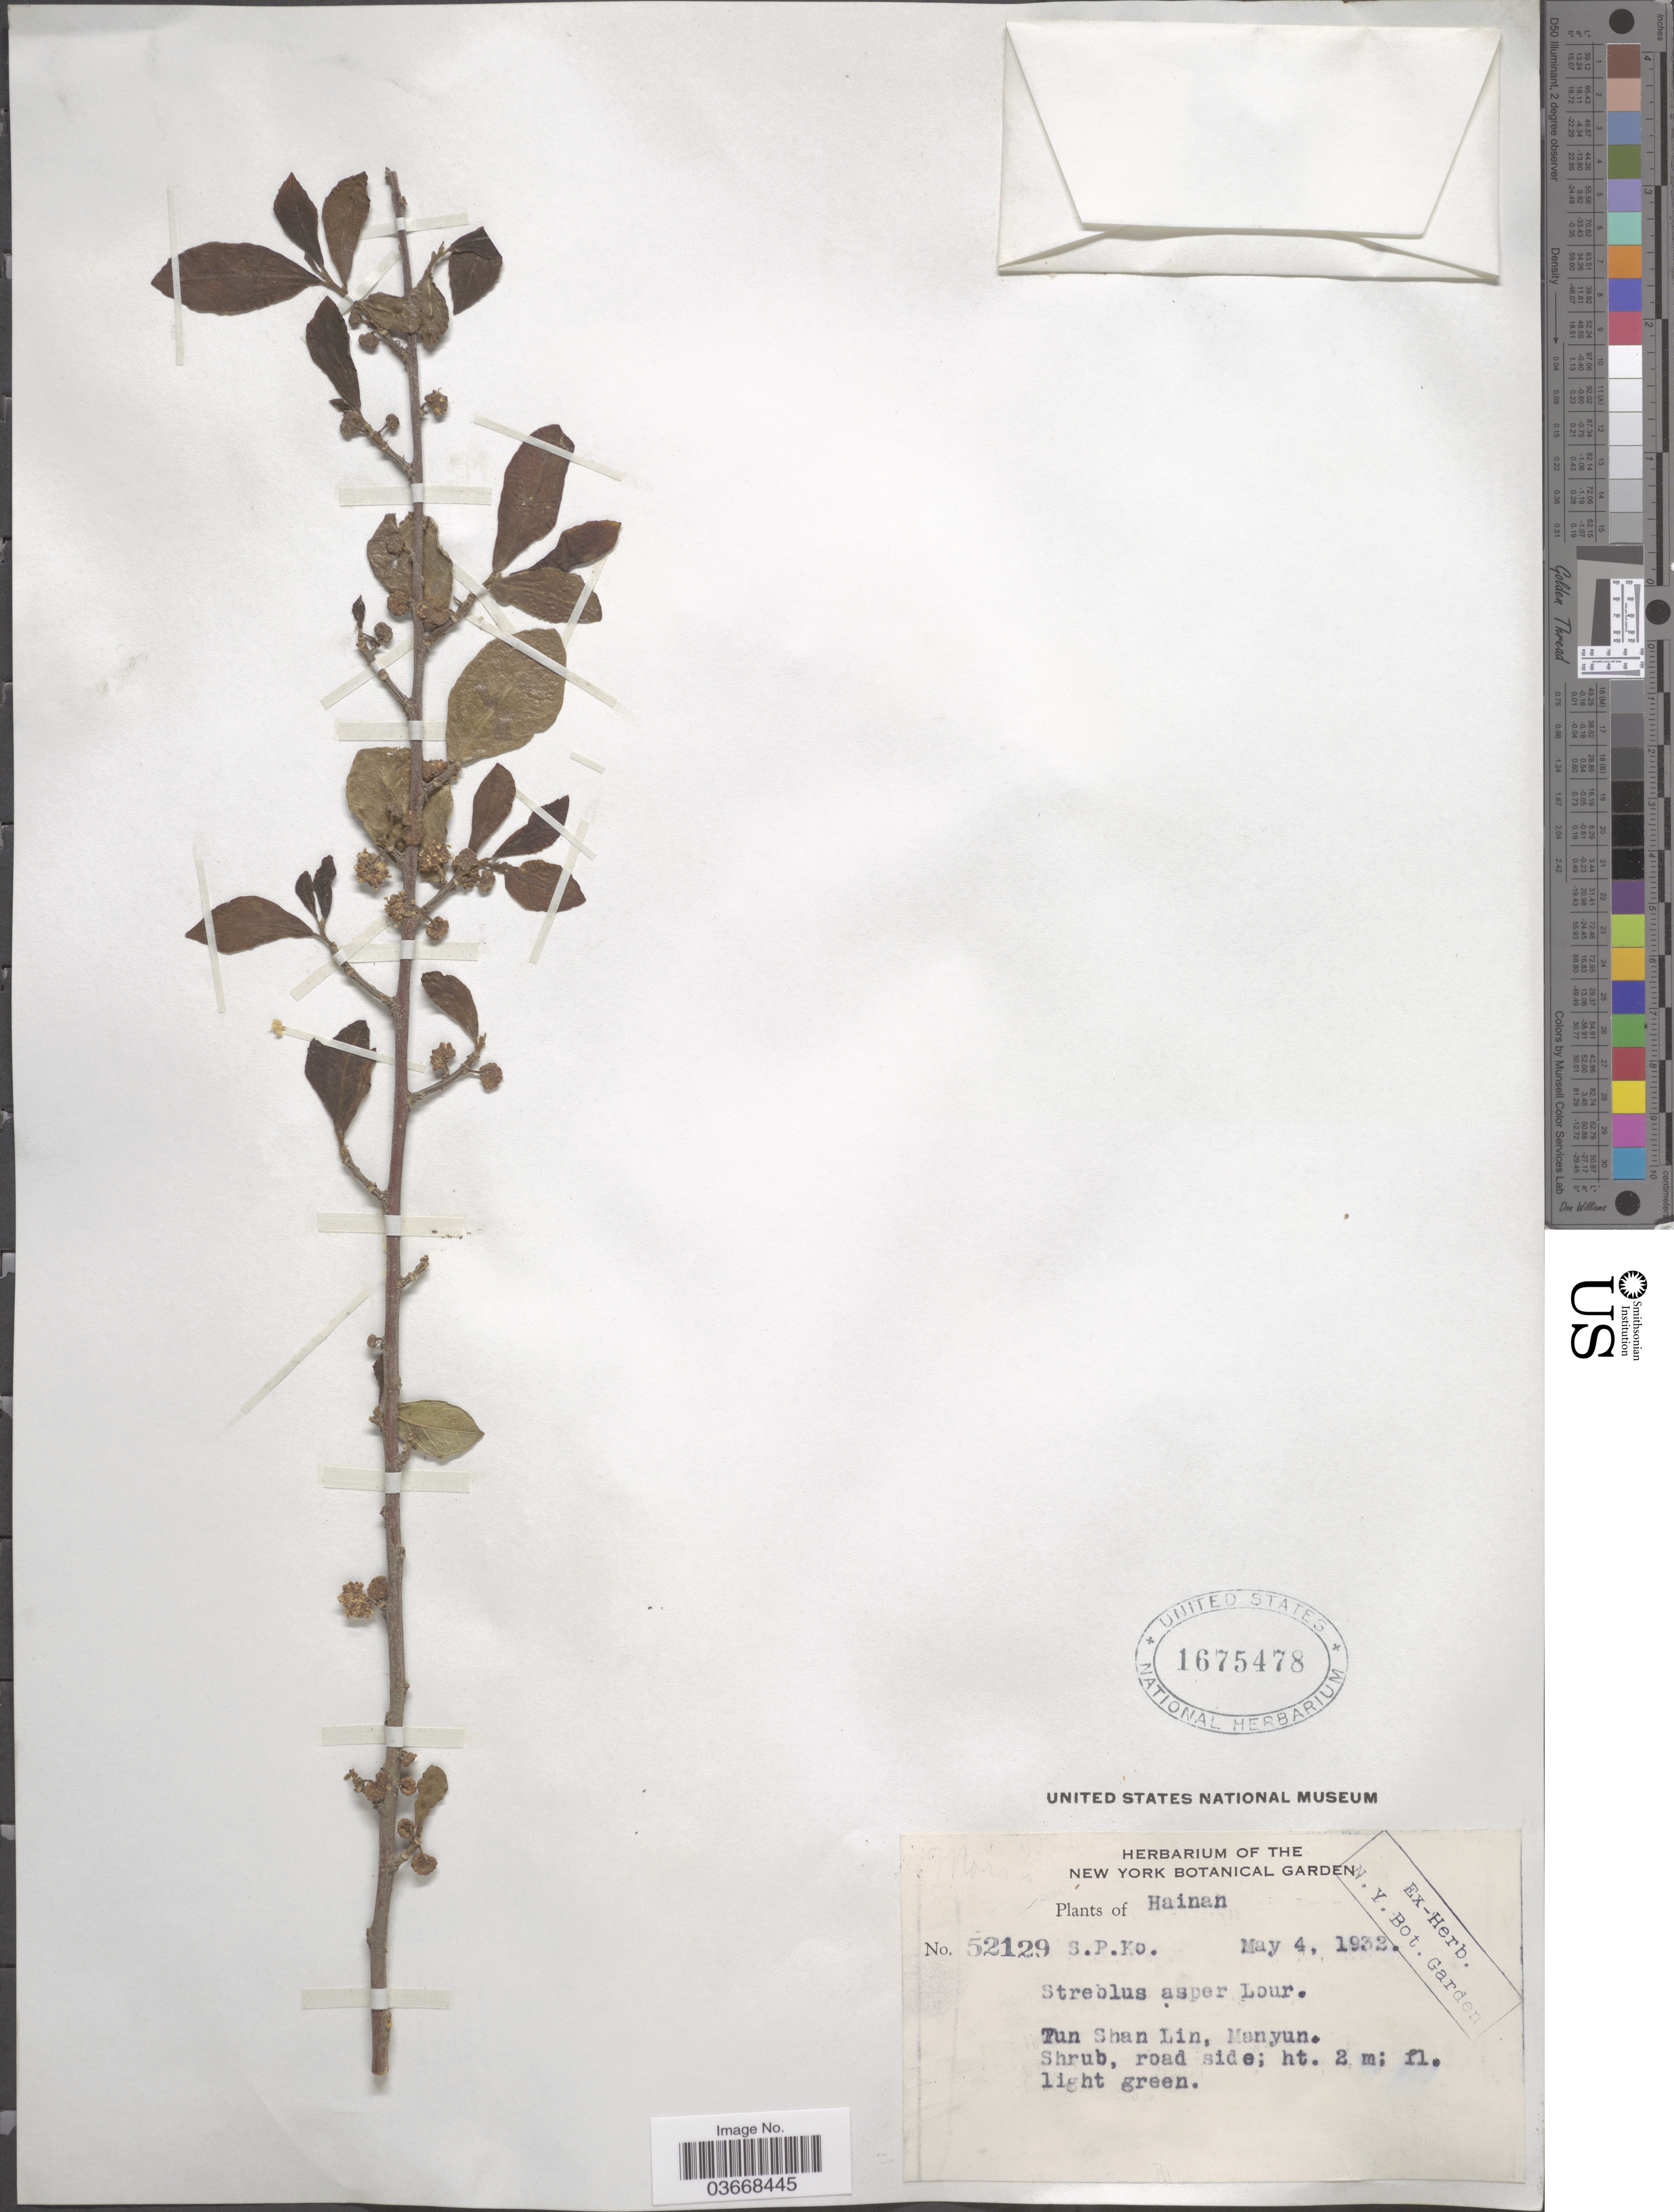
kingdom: Plantae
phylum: Tracheophyta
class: Magnoliopsida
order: Rosales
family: Moraceae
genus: Streblus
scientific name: Streblus asper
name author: Lour.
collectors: S. P. Ko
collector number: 52129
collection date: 1932-05-04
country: China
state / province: Hainan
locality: Tun* Shan Lin, Manyun.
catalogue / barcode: US 1675478